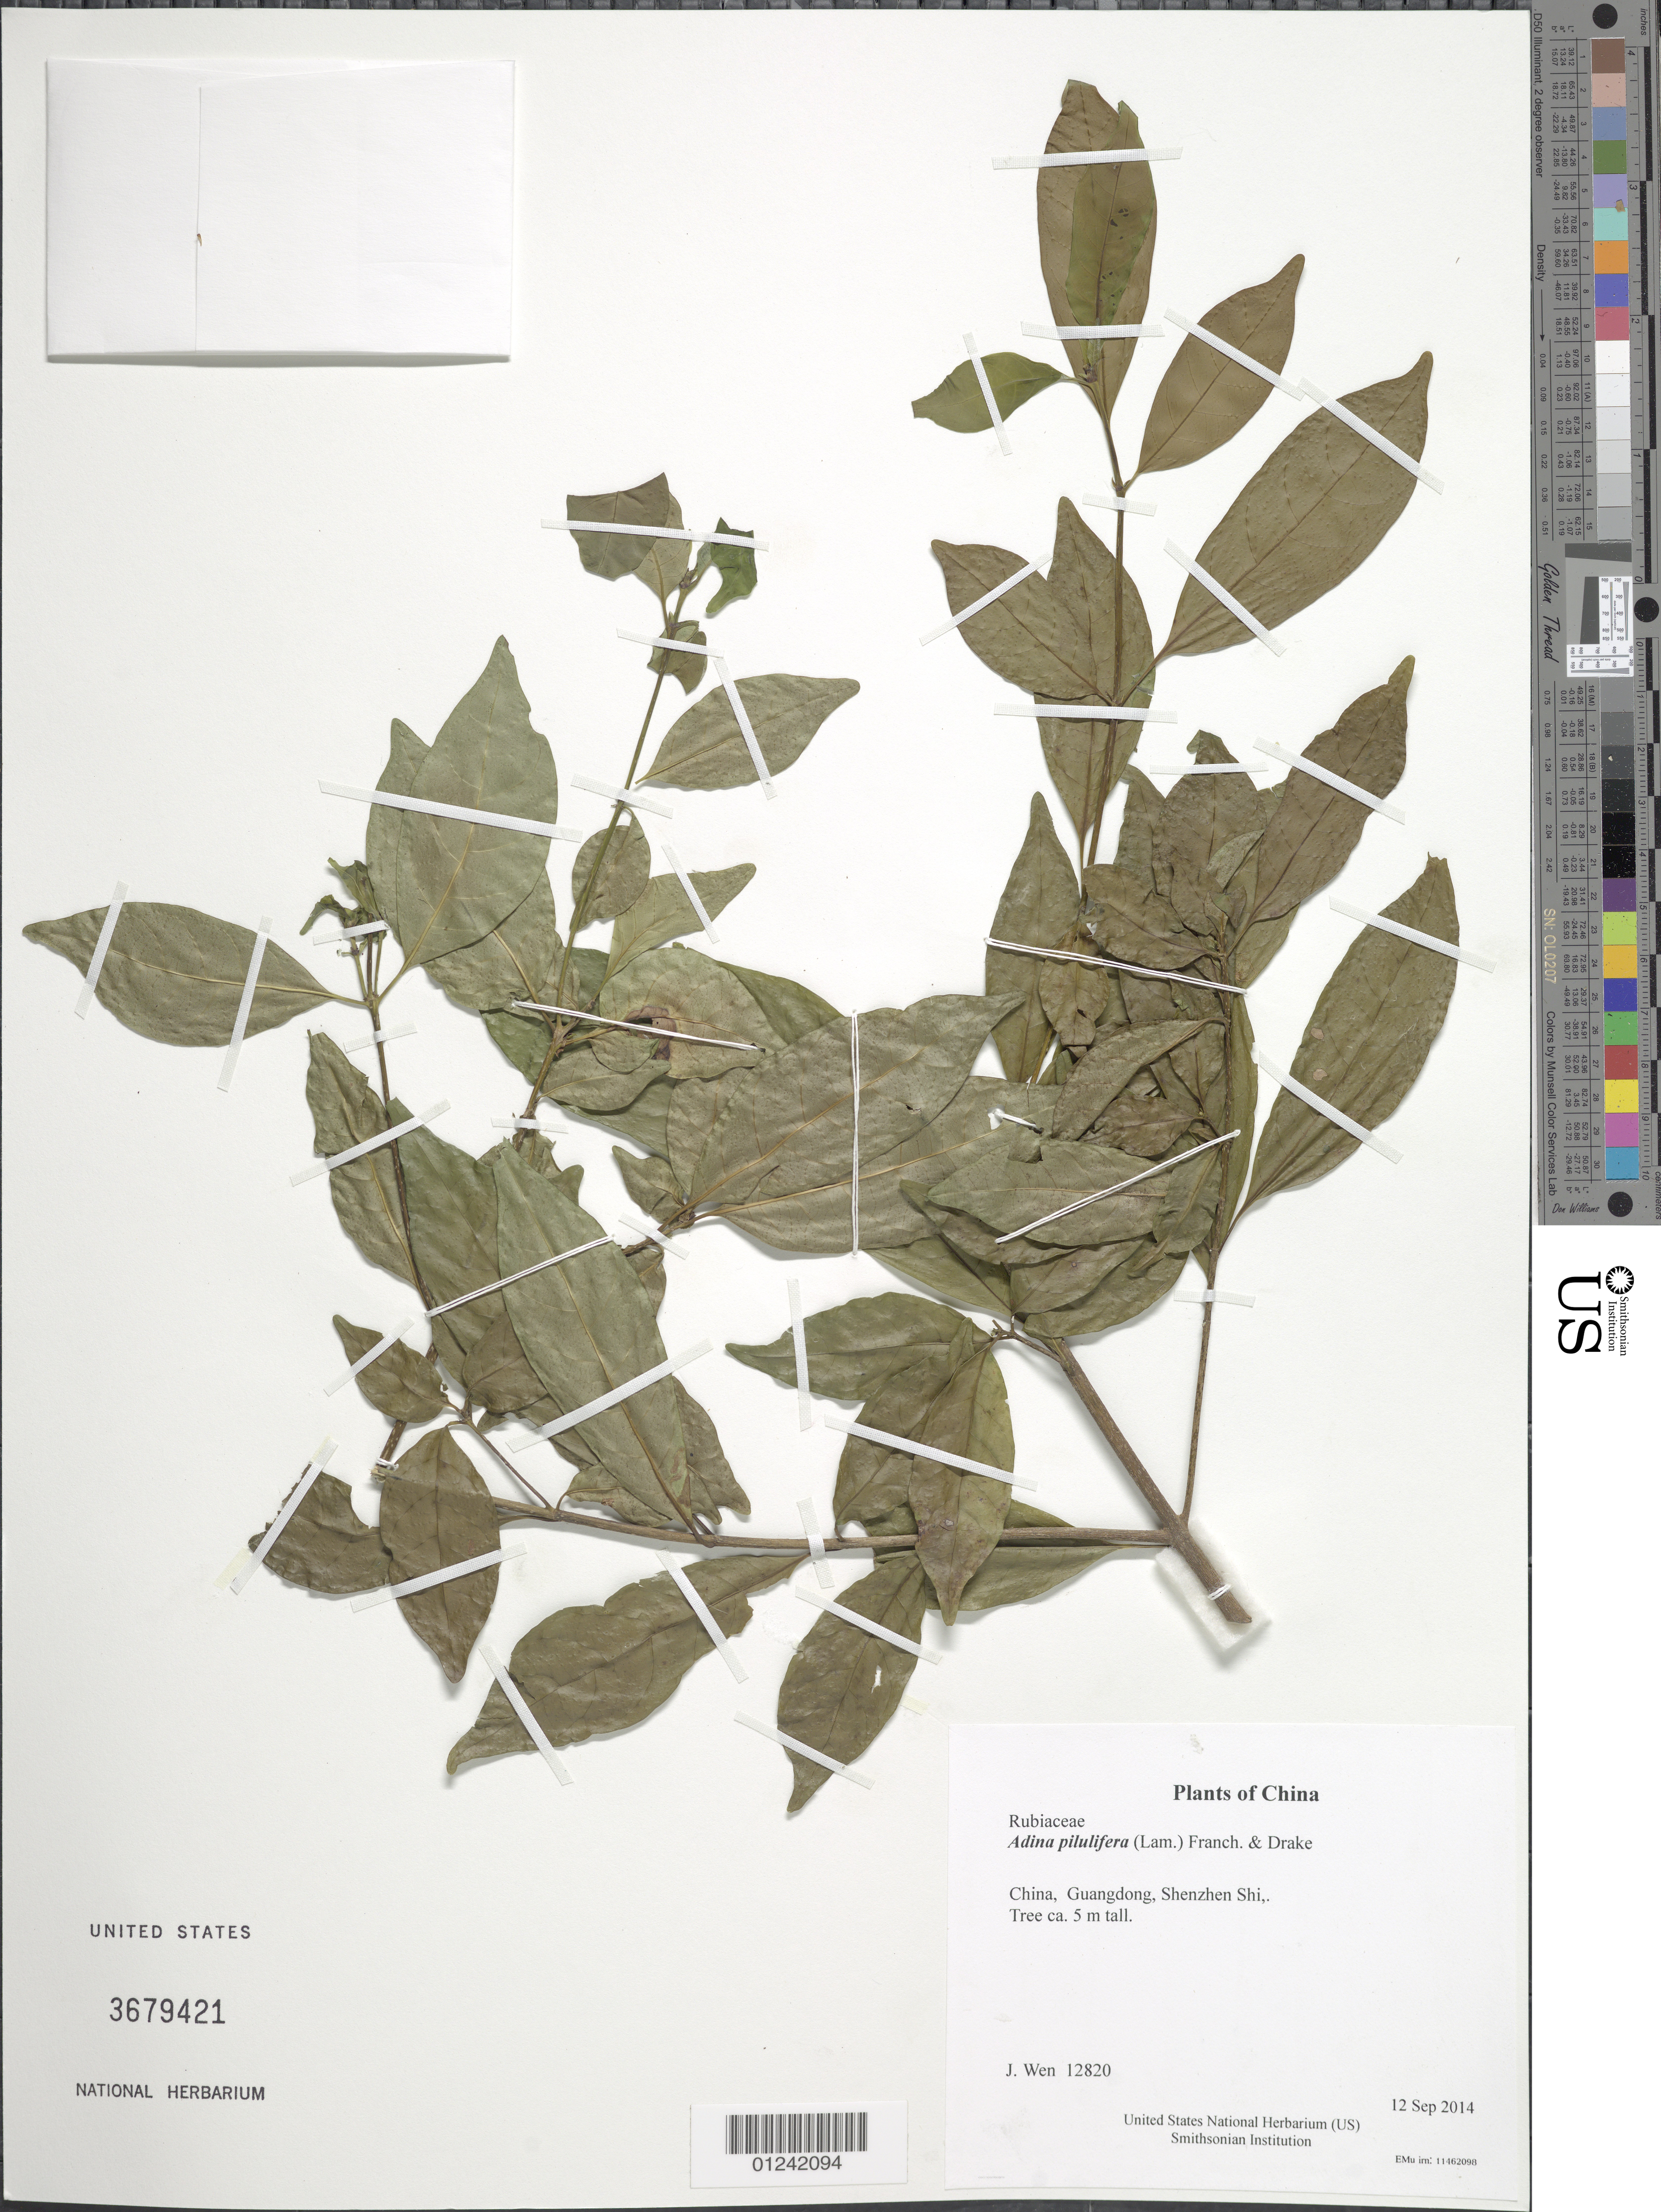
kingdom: Plantae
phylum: Tracheophyta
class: Magnoliopsida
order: Gentianales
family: Rubiaceae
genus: Adina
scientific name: Adina pilulifera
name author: (Lam.) Franch. & Drake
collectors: J. Wen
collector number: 12820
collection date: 2014-09-12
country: China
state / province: Guangdong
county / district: Shenzhen Shi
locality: Guangdong, Shenzhen Shi,Wutongshan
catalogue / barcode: US 3679421